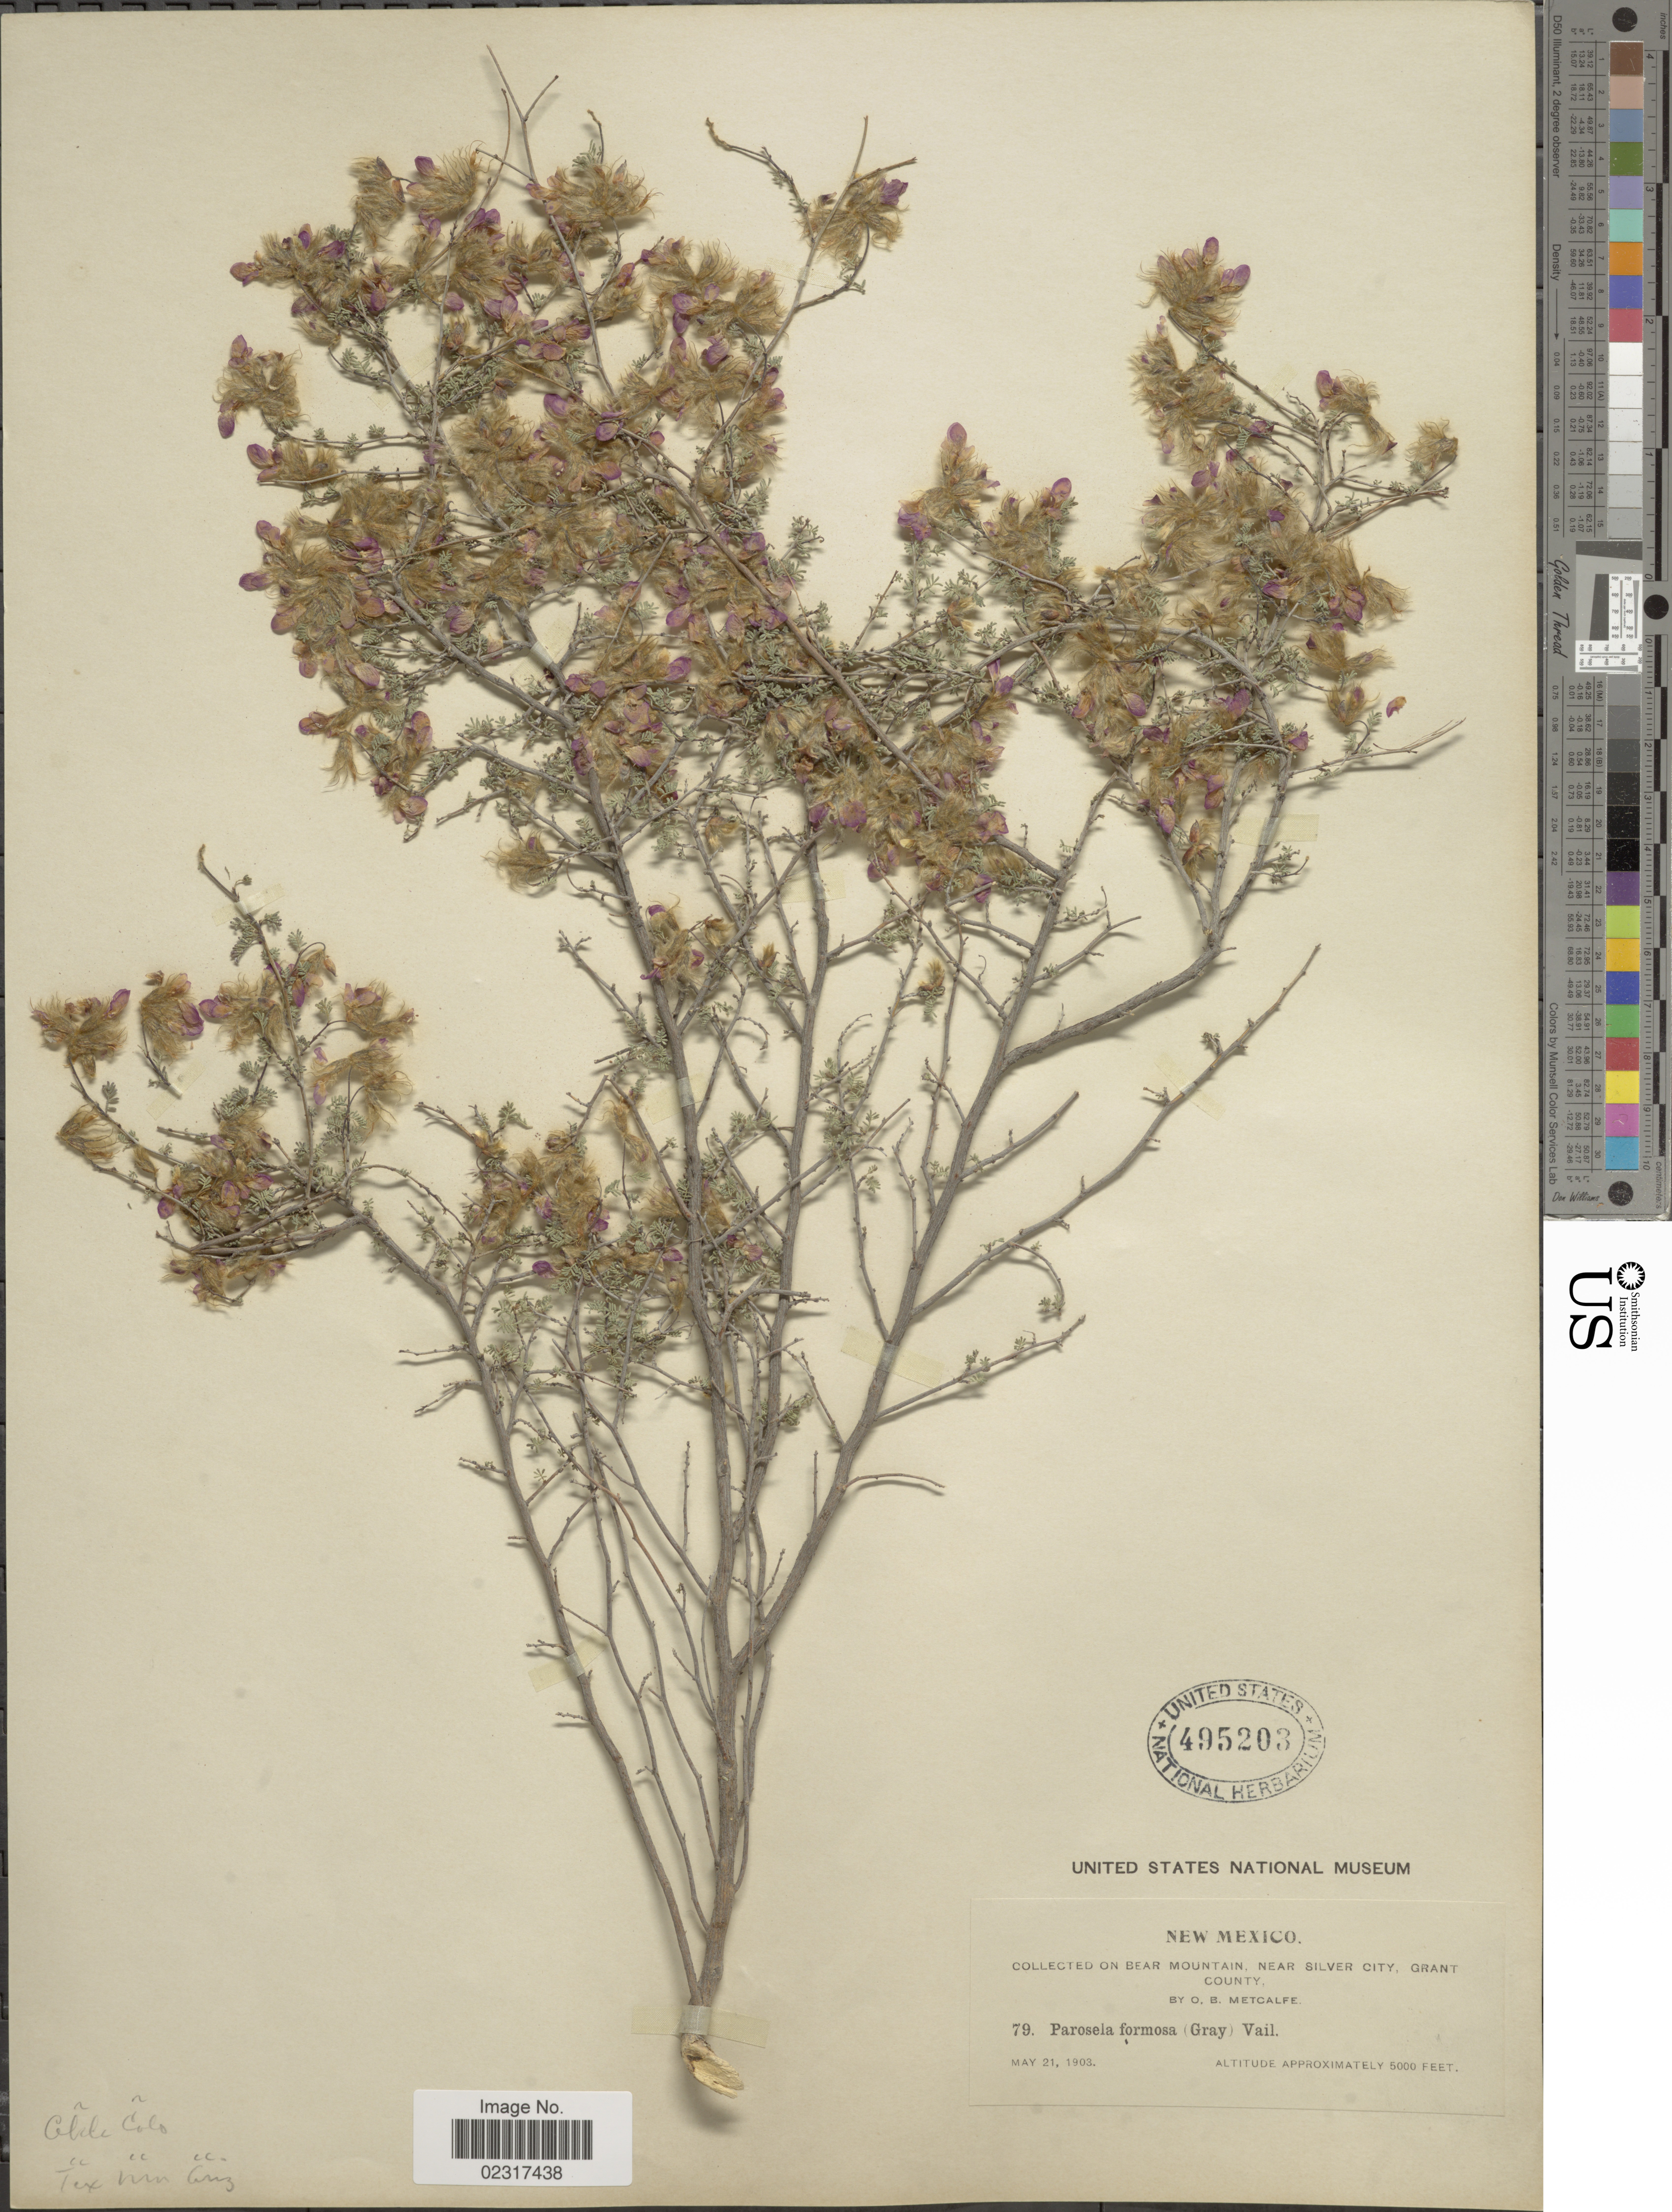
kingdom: Plantae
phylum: Tracheophyta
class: Magnoliopsida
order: Fabales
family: Fabaceae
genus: Dalea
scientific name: Dalea formosa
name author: Torr.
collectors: O. B. Metcalfe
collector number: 79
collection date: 1903-05-21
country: United States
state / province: New Mexico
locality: On Bear Mountain, near Silver City, Grant County.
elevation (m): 1524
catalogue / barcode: US 495203